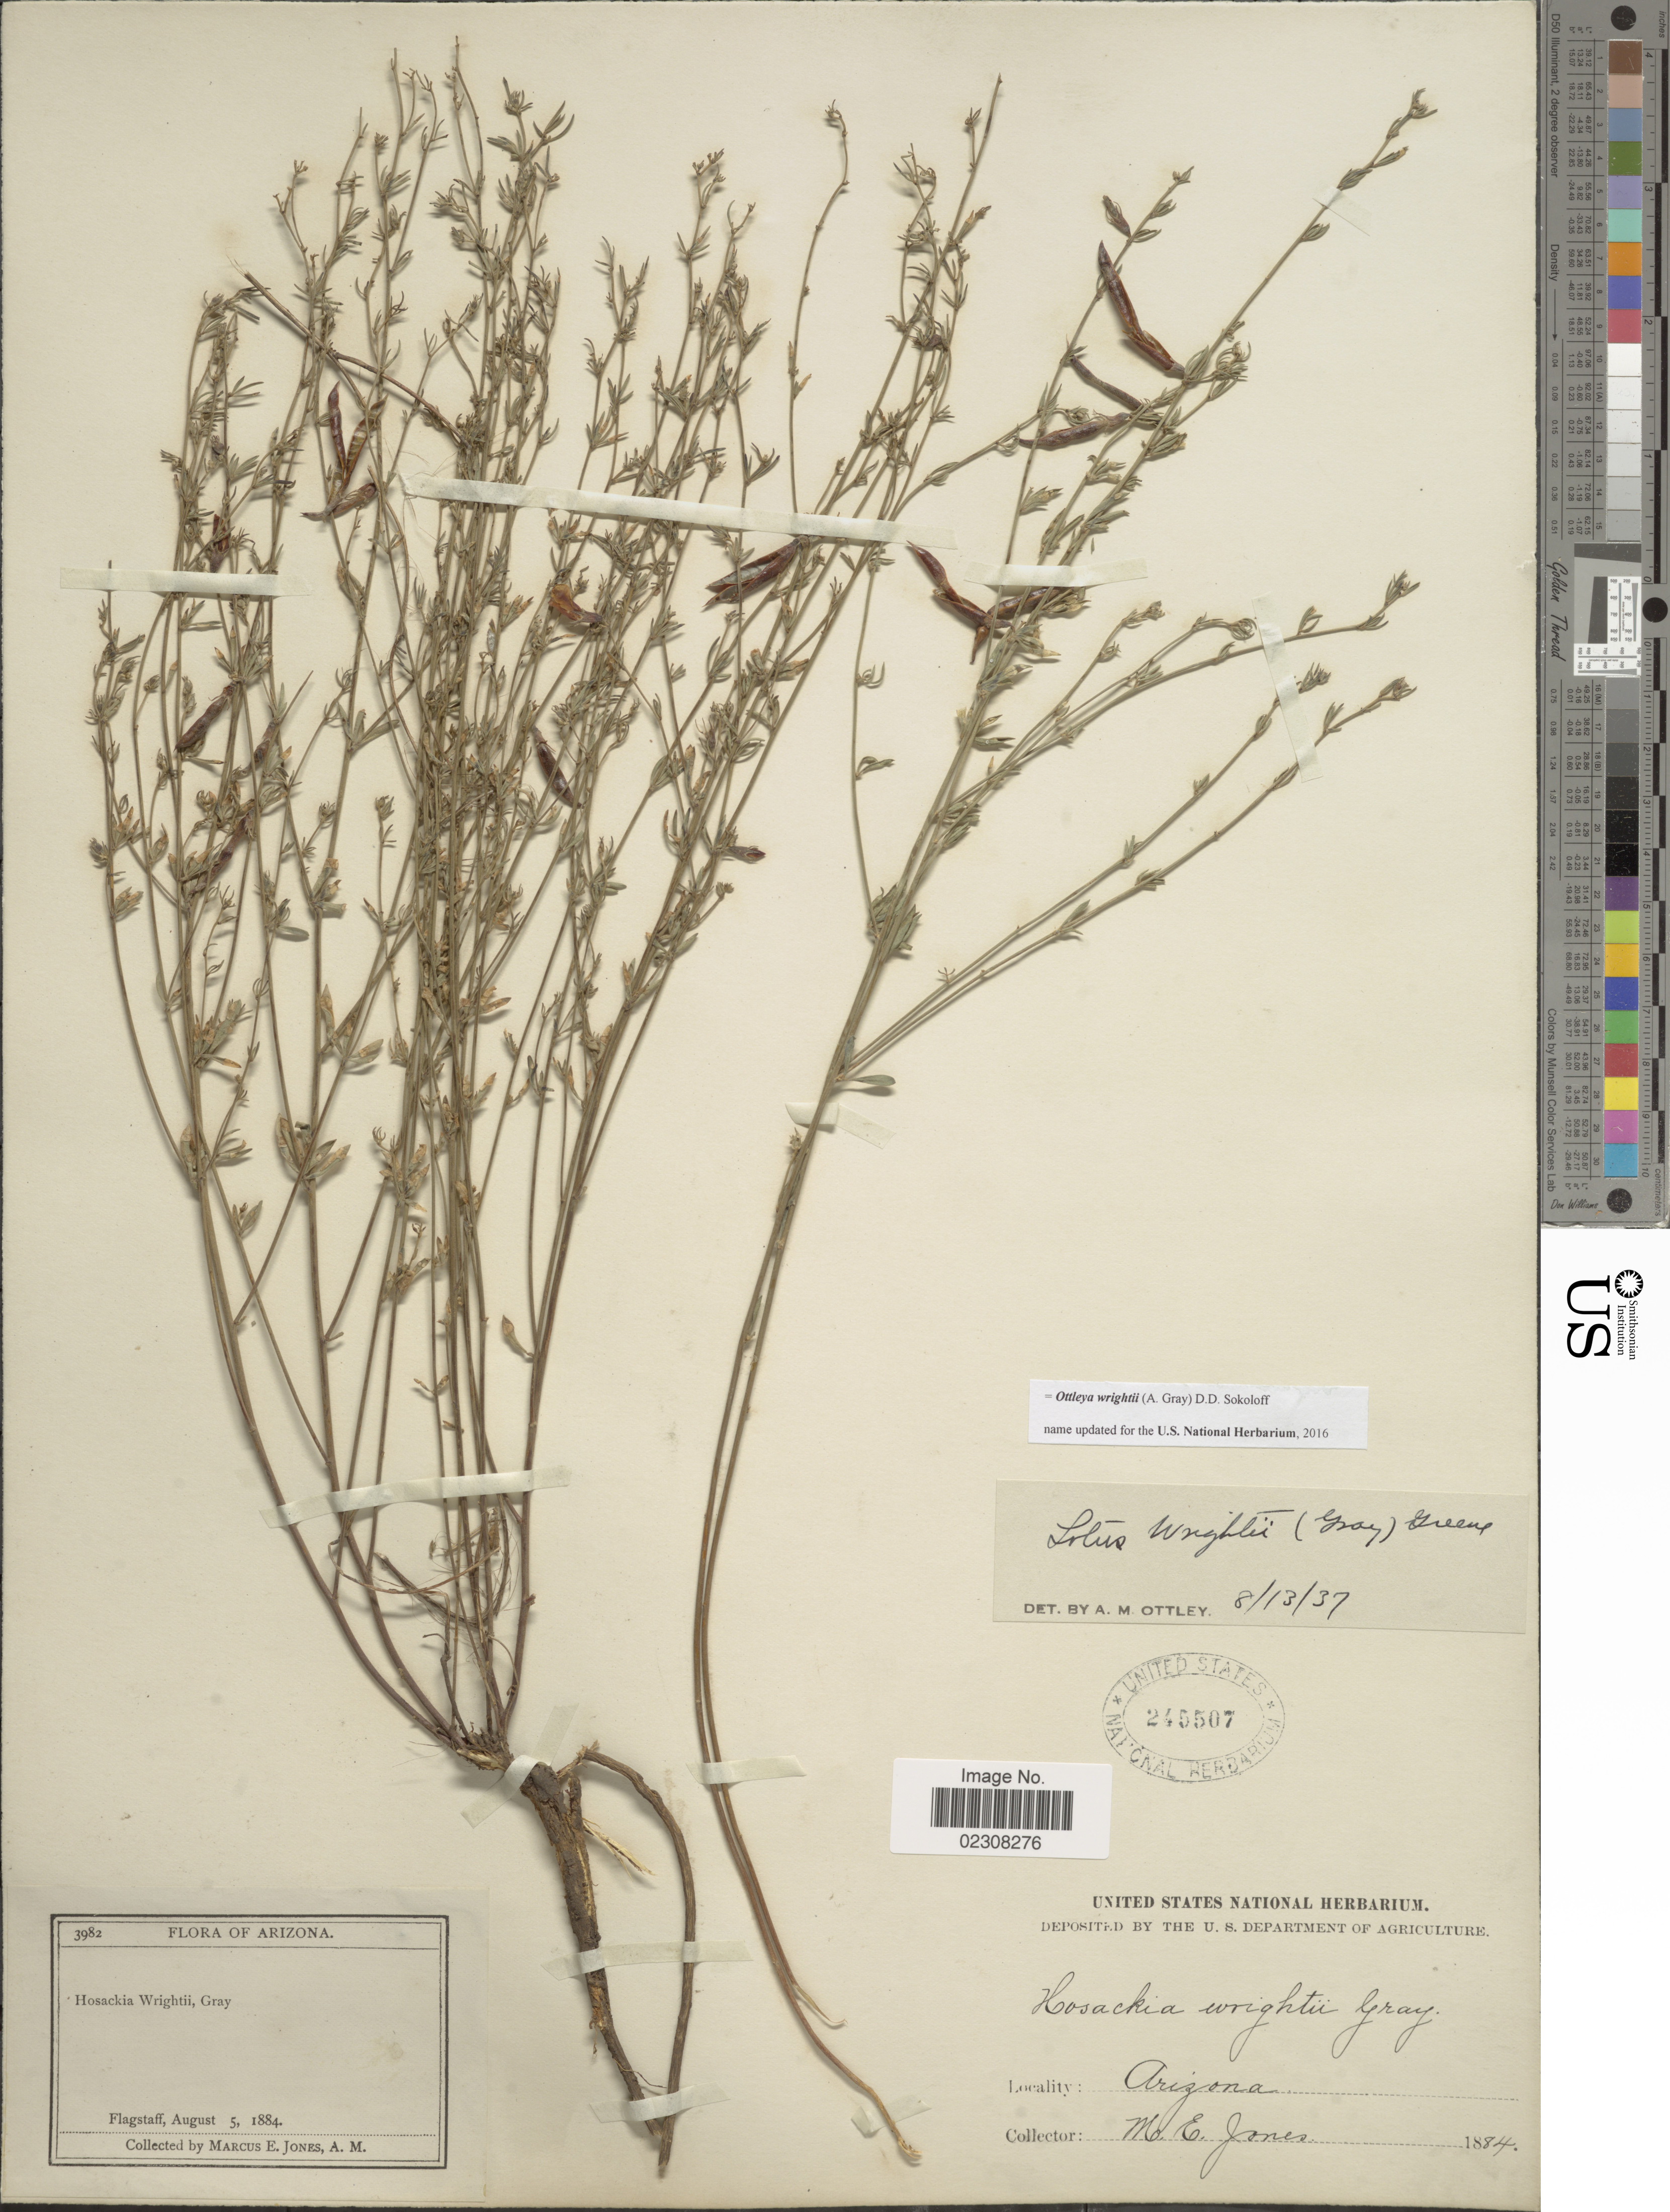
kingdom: Plantae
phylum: Tracheophyta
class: Magnoliopsida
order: Fabales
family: Fabaceae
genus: Ottleya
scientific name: Ottleya wrightii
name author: (A. Gray) D.D. Sokoloff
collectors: M. E. Jones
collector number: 3982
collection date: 1884-08-05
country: United States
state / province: Arizona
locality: Flagstaff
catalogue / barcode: US 245507